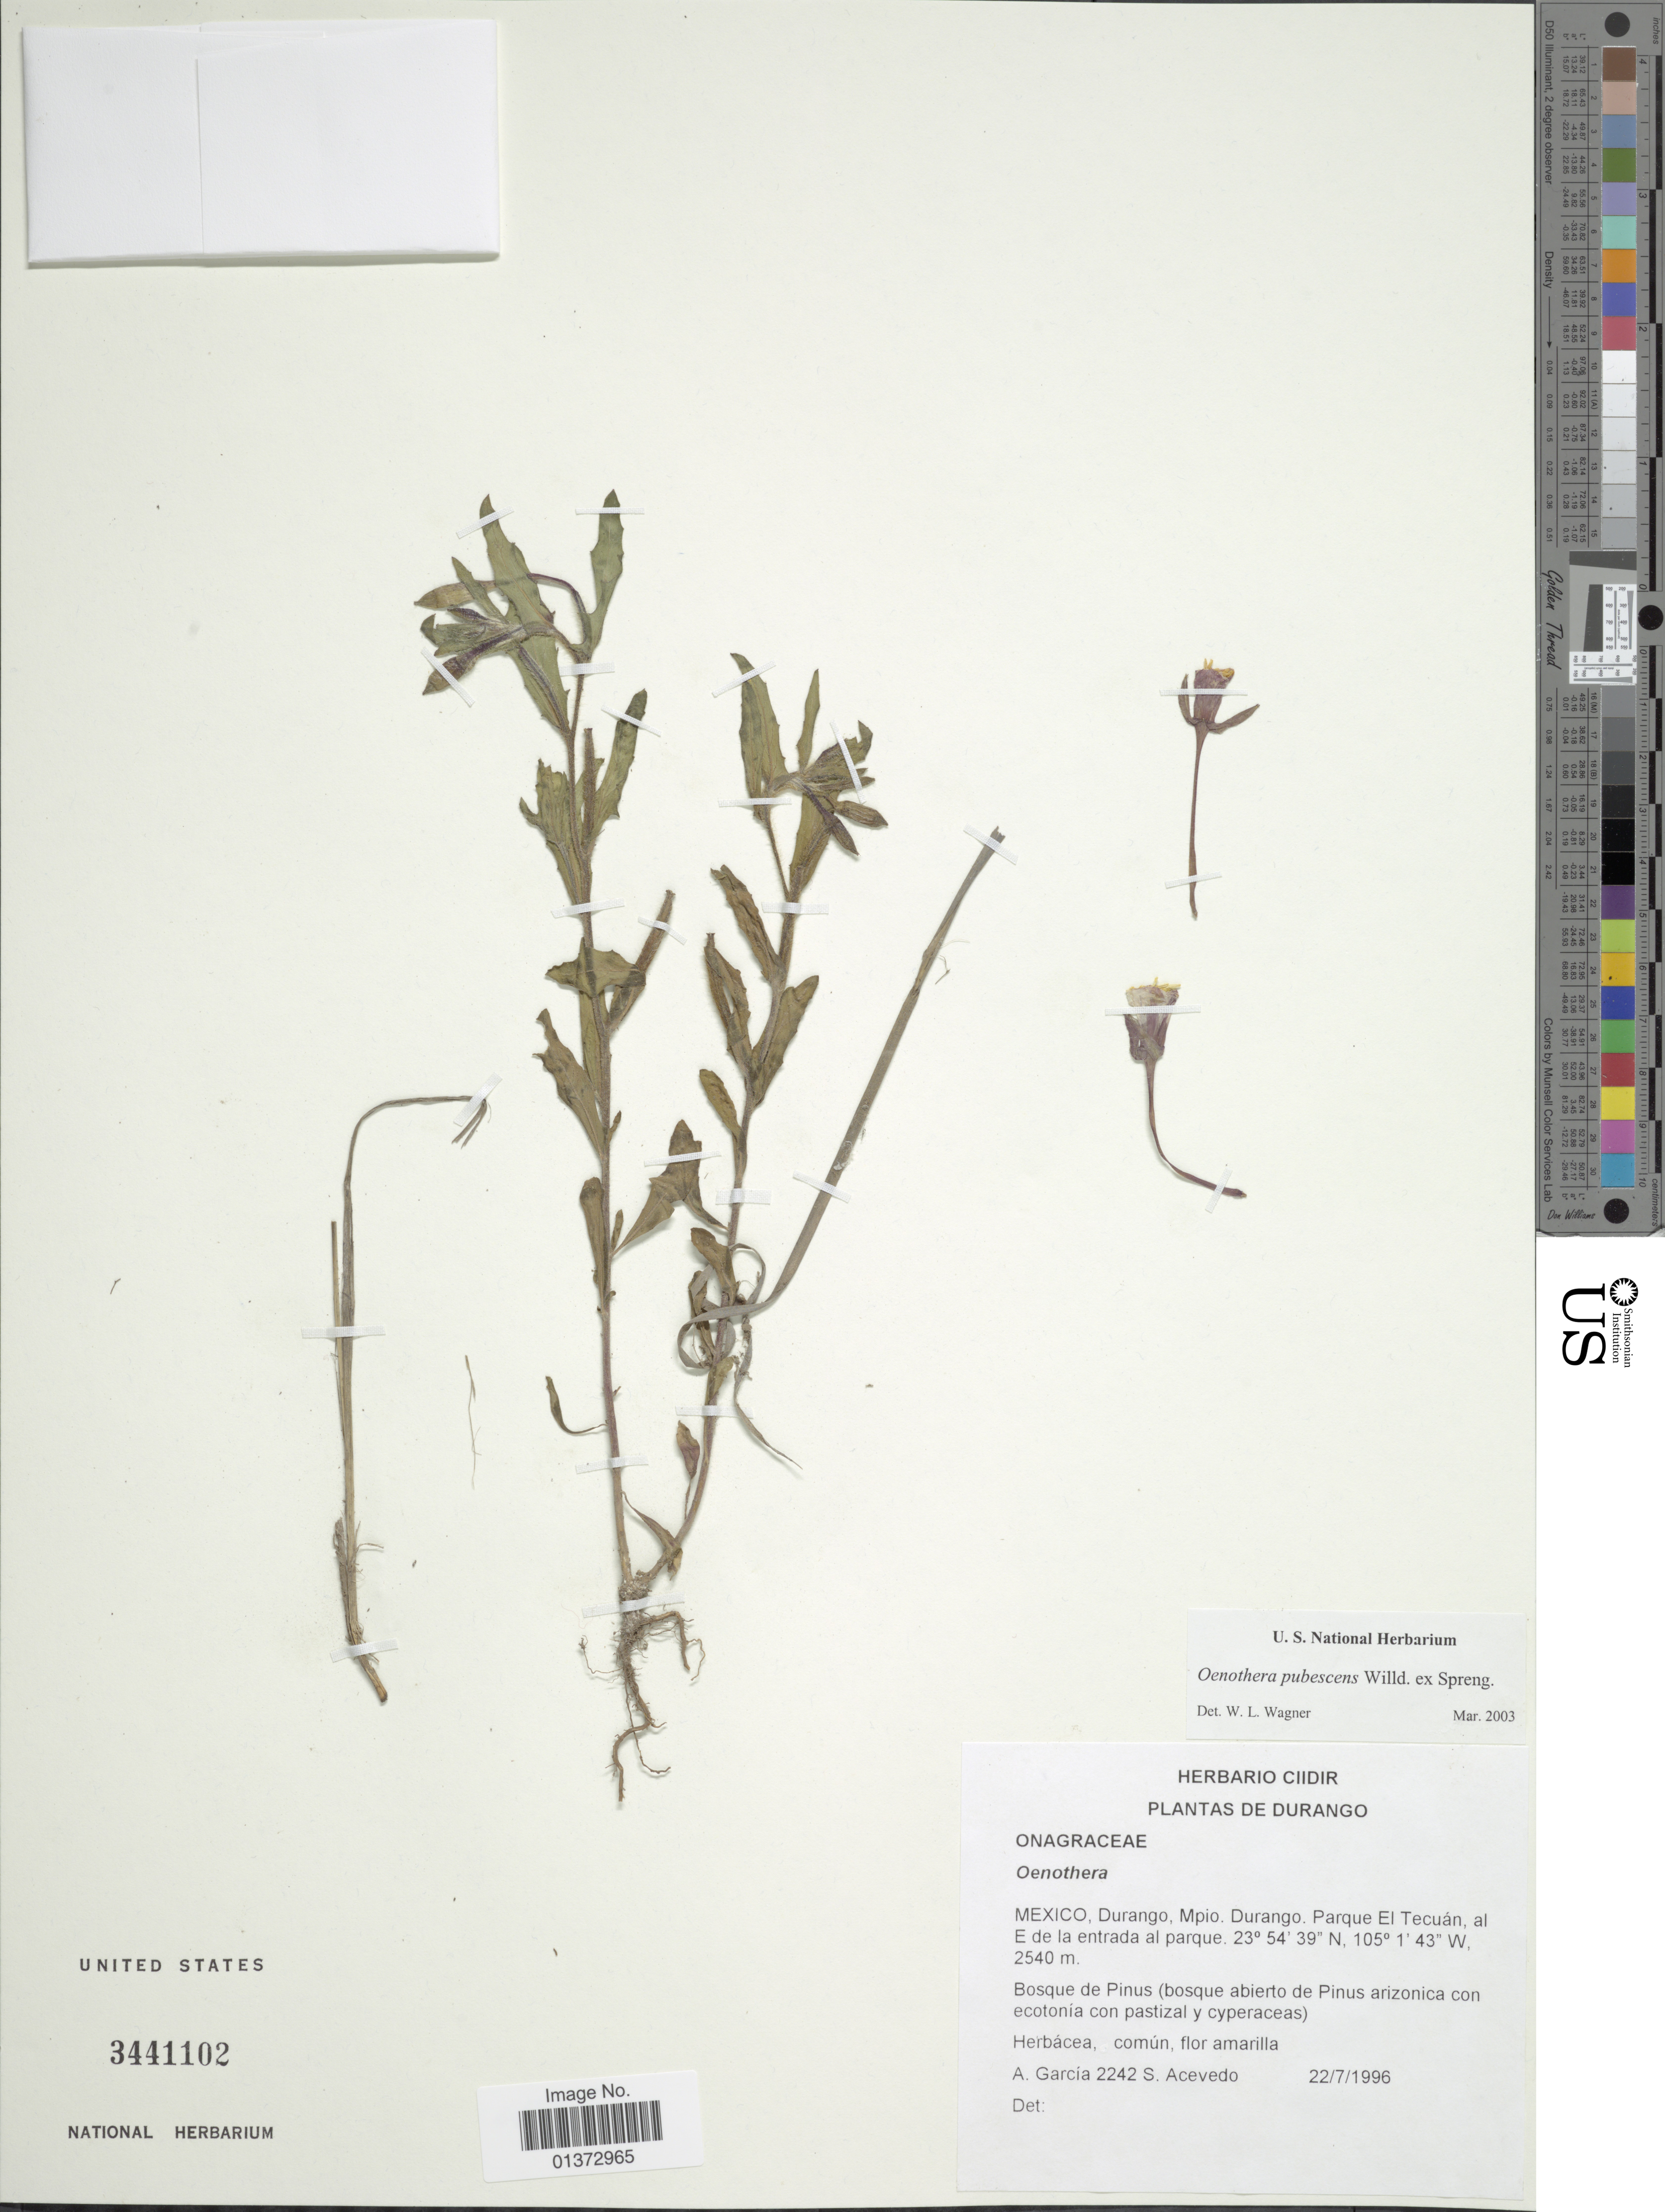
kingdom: Plantae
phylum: Tracheophyta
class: Magnoliopsida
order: Myrtales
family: Onagraceae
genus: Oenothera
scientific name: Oenothera pubescens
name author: Willd. ex Spreng.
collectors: A. Garcia & S. Acevedo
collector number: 2242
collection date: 1996-07-22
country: Mexico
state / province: Durango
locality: Mpio. Durango, Parque El Tecuán, al E de la entrada al parque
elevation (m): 2540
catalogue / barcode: US 3441102